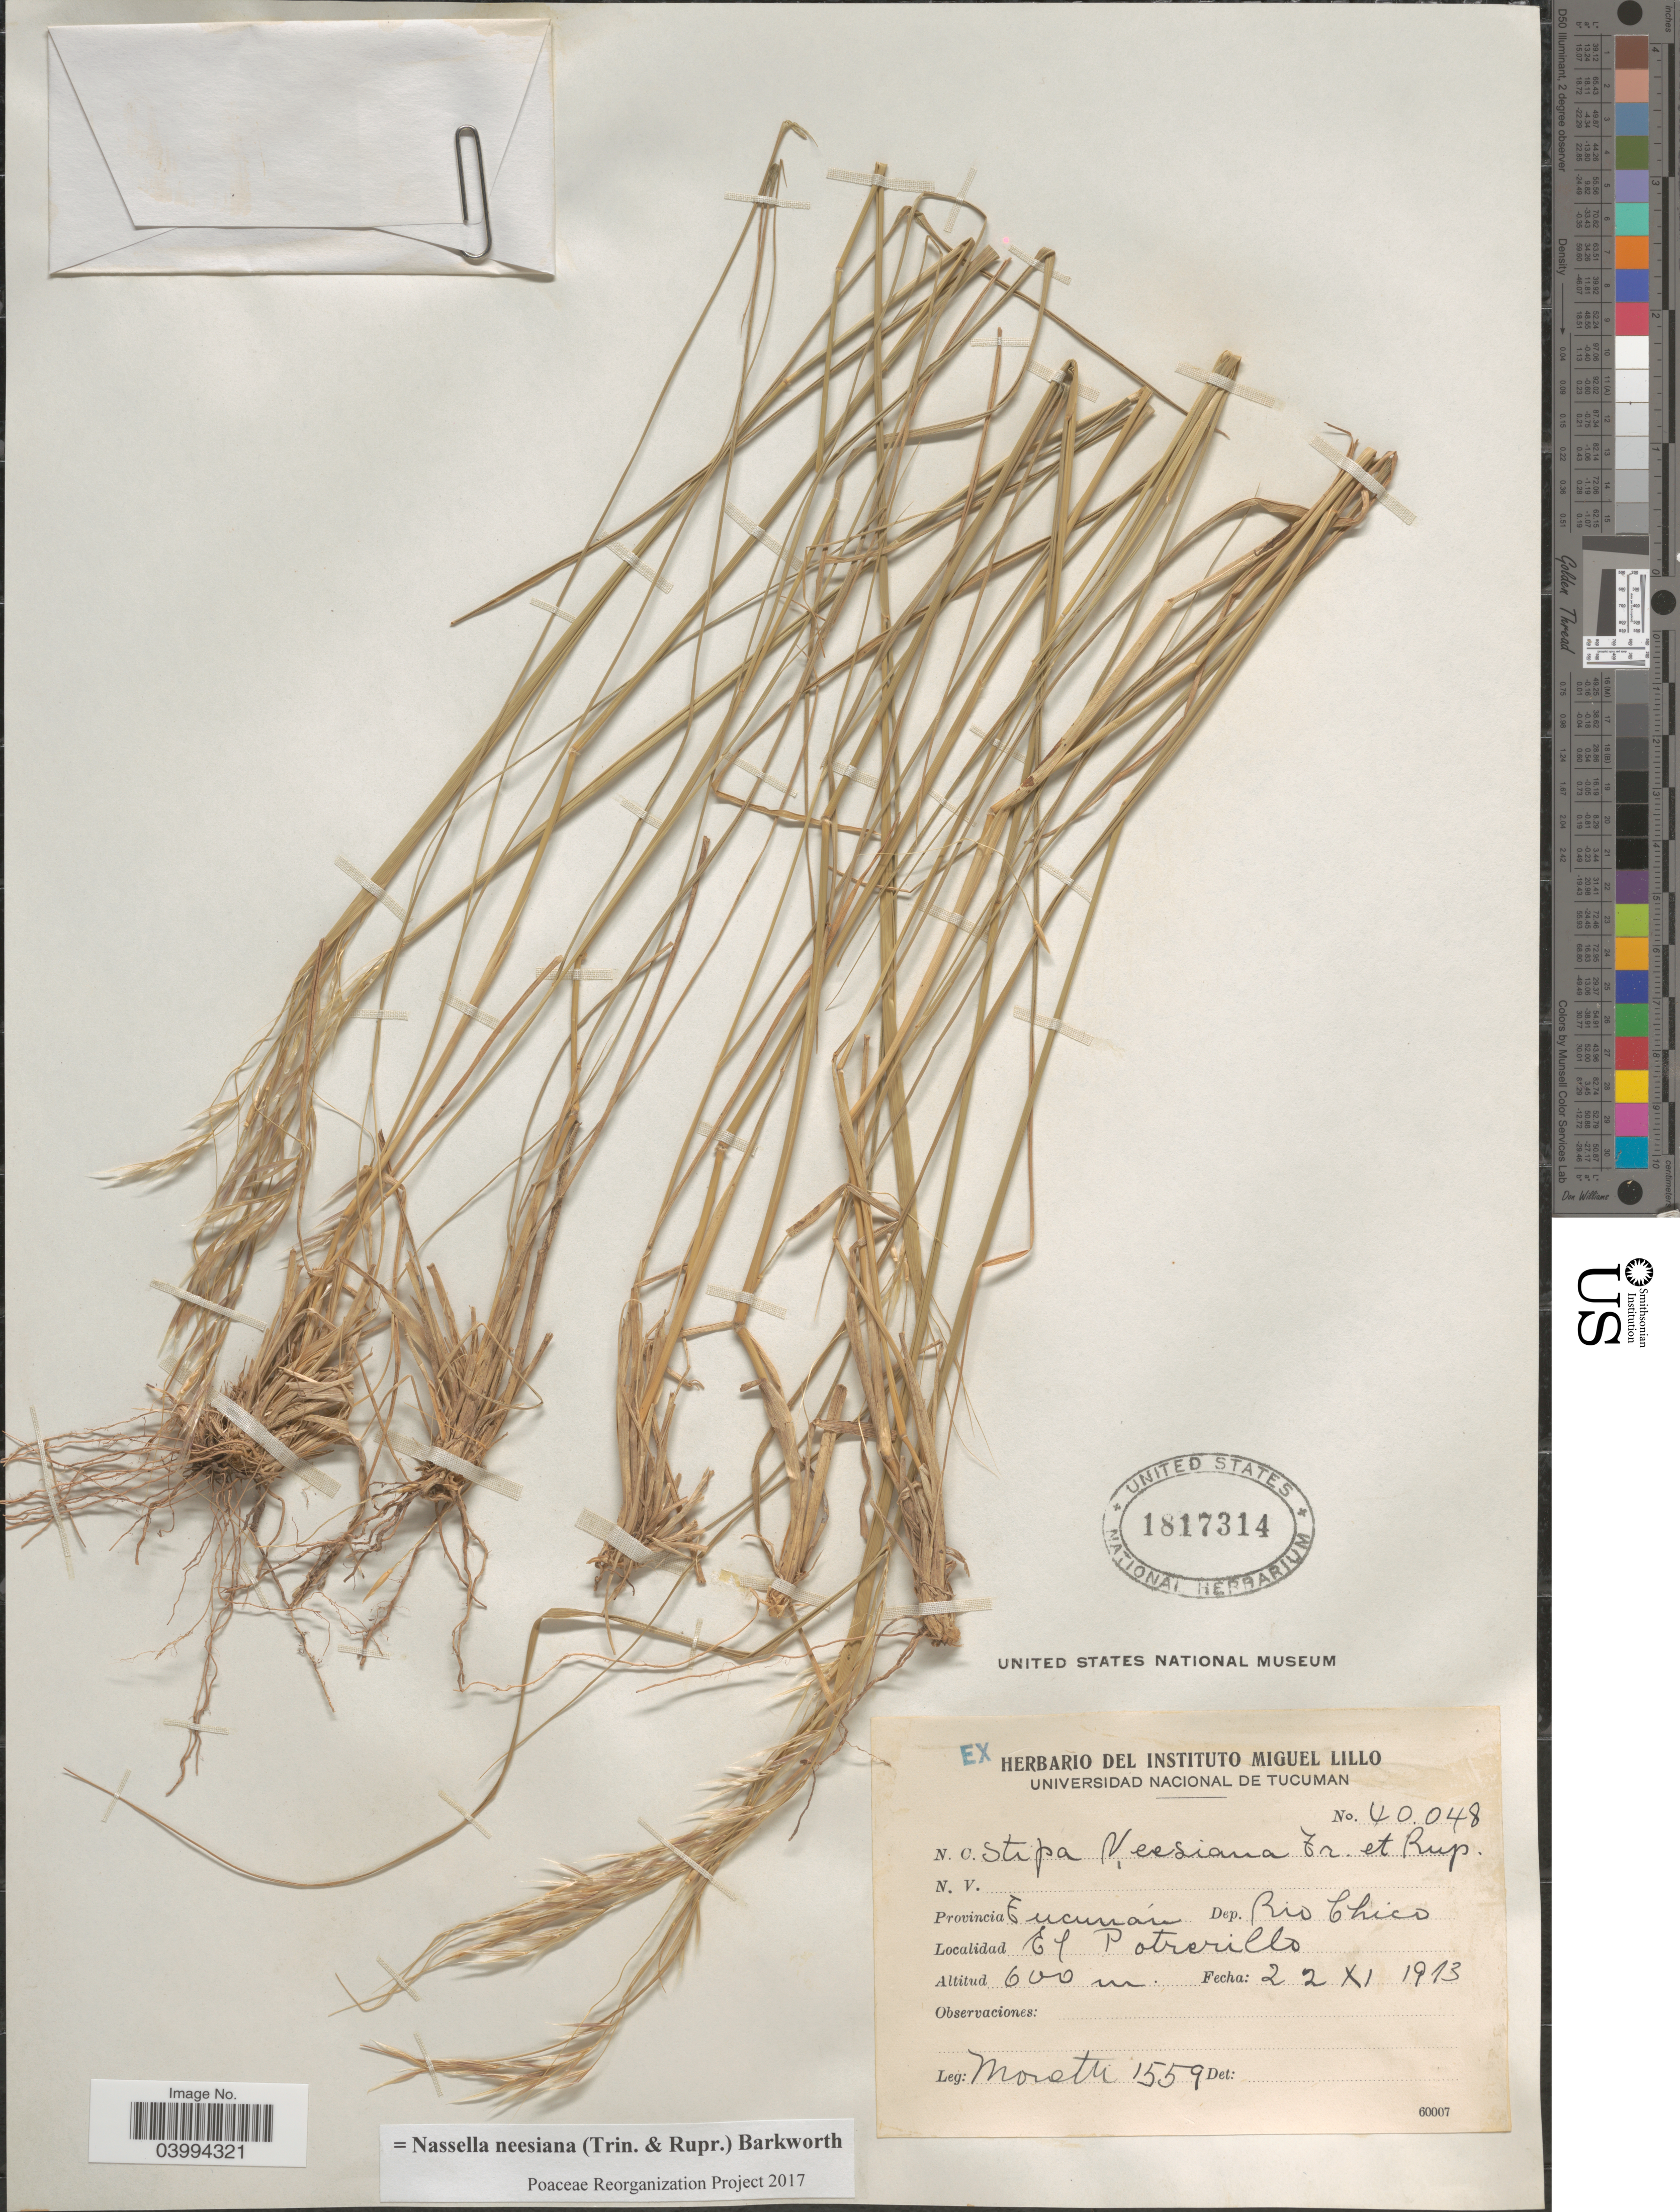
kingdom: Plantae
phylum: Tracheophyta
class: Liliopsida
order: Poales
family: Poaceae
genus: Nassella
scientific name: Nassella neesiana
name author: (Trin. & Rupr.) Barkworth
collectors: Monetti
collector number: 1559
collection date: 1913-11-22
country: Argentina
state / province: Tucuman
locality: Dep. Rio Chico. El Potrerillo.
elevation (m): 600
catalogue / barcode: US 1817314